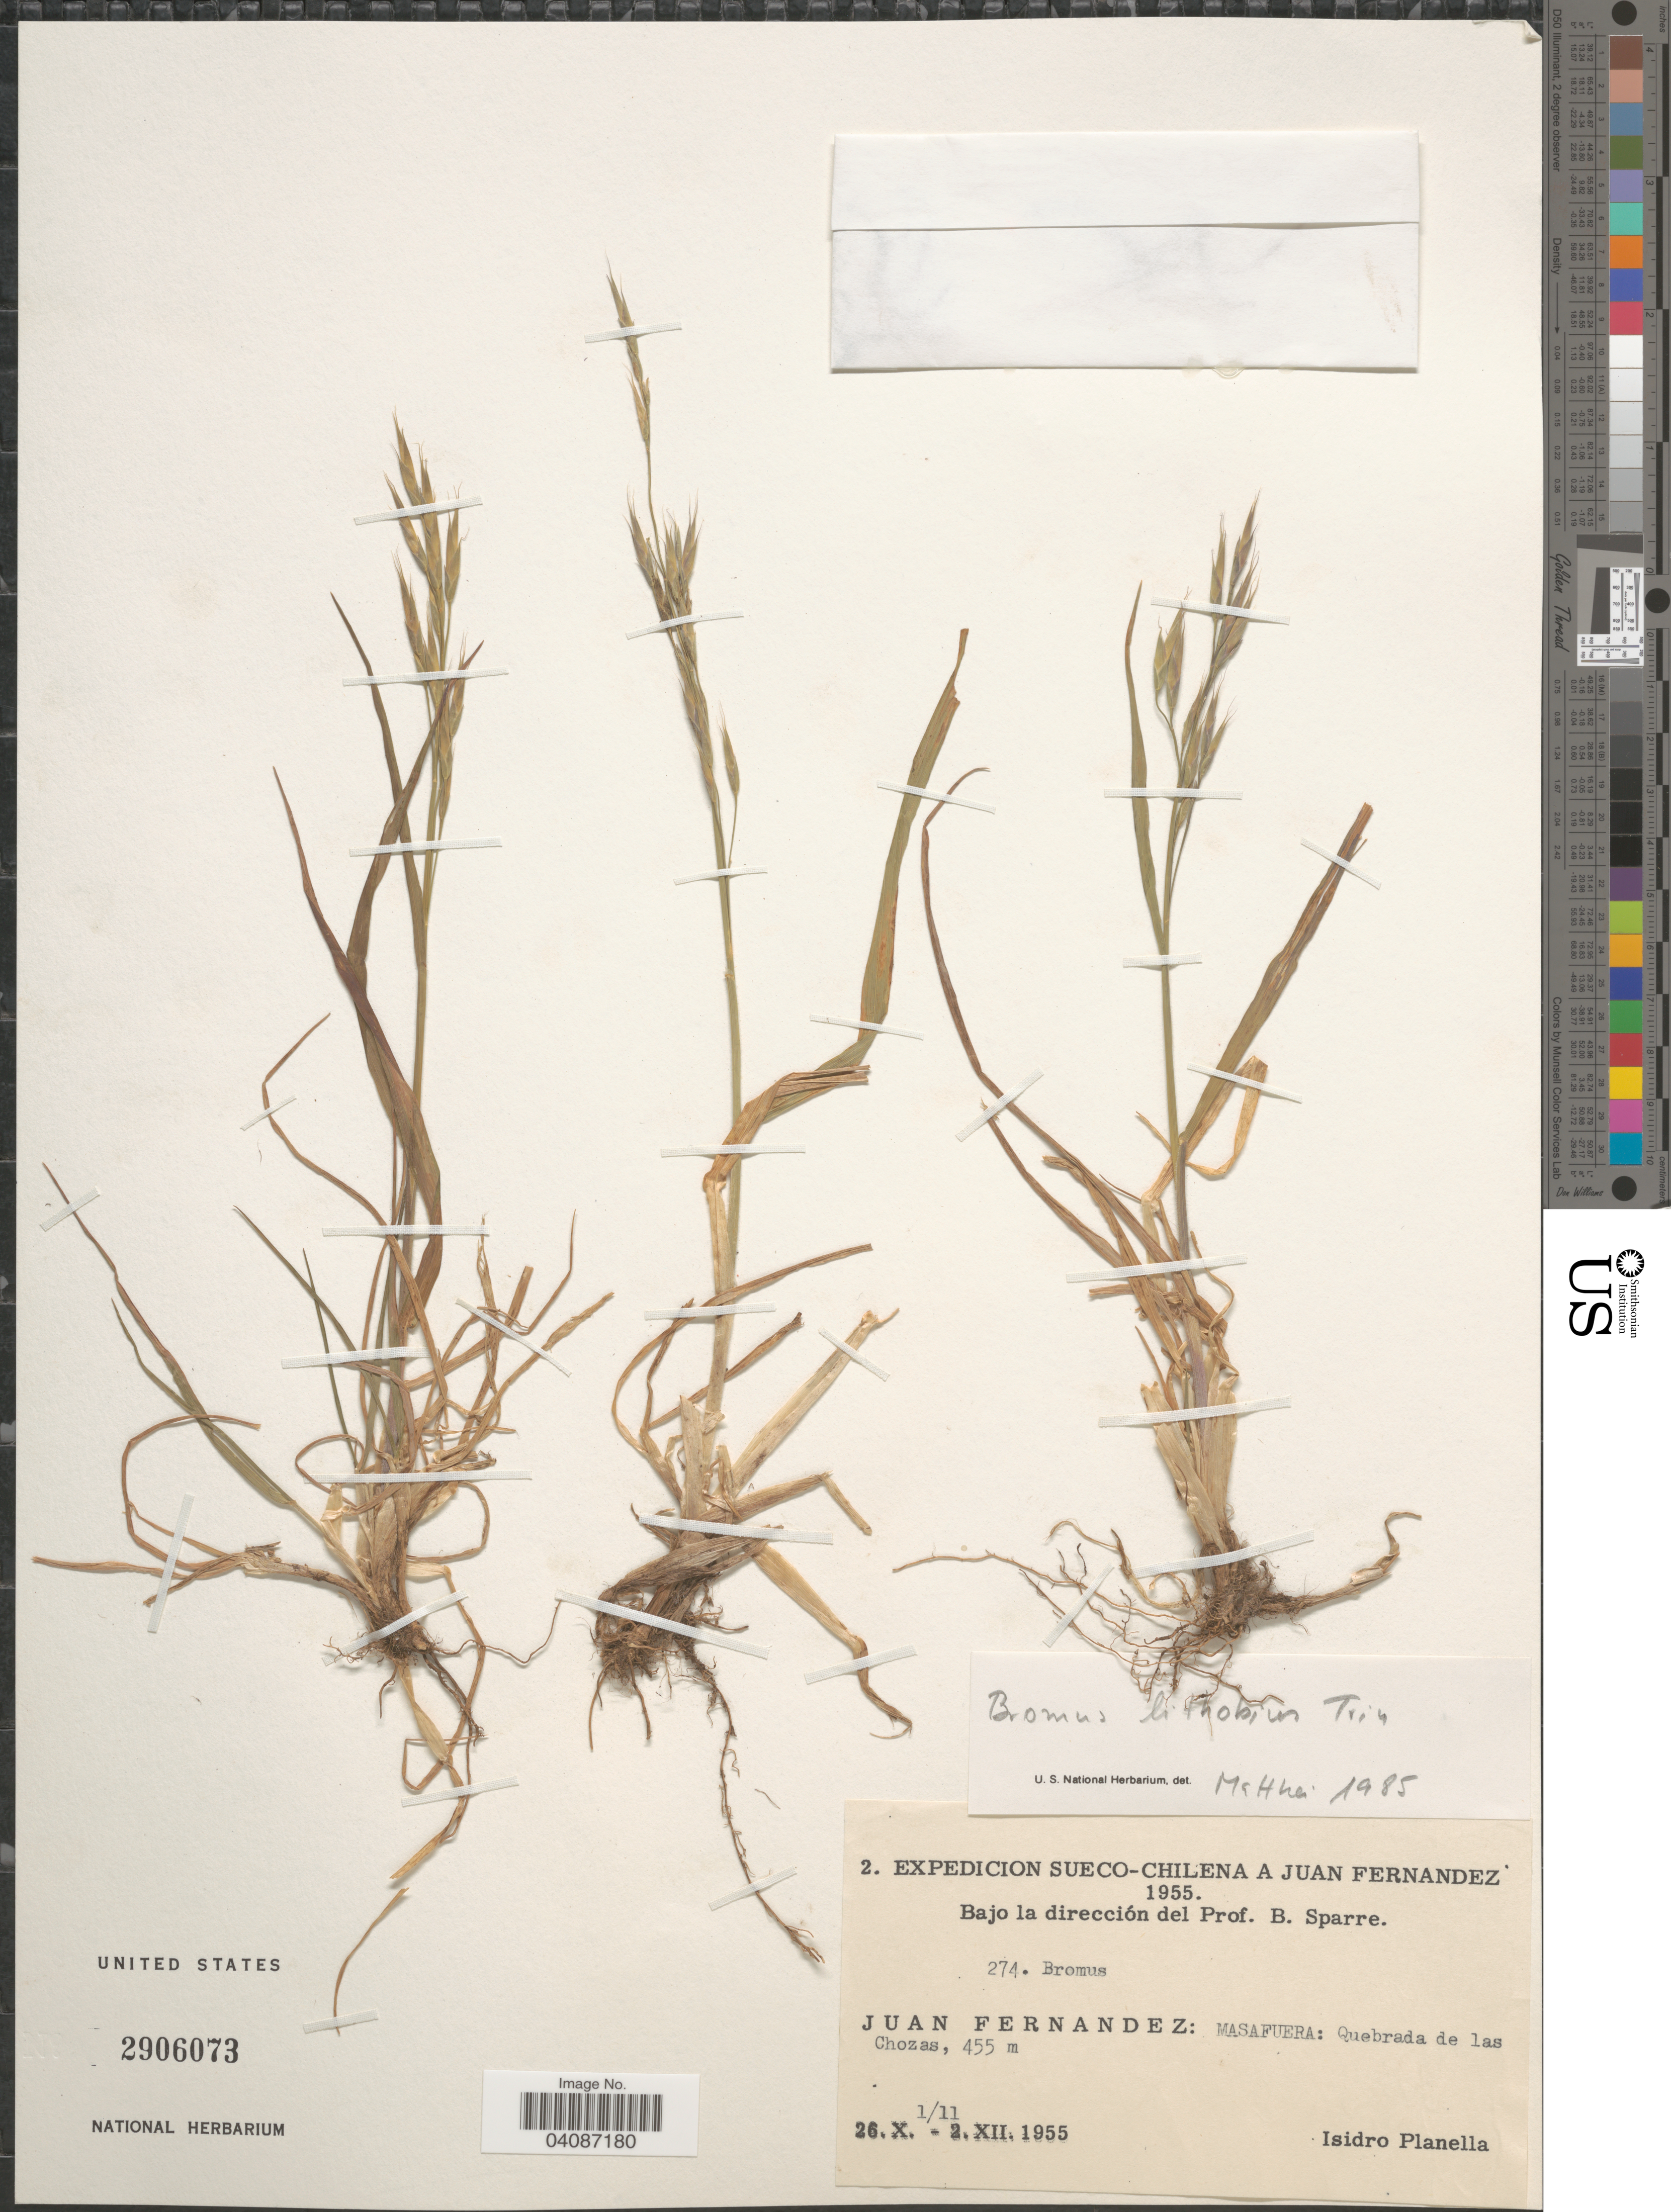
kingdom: Plantae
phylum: Tracheophyta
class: Liliopsida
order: Poales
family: Poaceae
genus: Bromus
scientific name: Bromus lithobius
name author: Trin.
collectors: I. Planella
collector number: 274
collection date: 1955-11-01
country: Chile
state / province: Valparaíso (V)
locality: Expedicion Sueco-Chilena a Juan Fernandez 1955. Juan Fernandez: Masafuera: Quebrada de las Chozas.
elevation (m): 455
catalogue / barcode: US 2906073